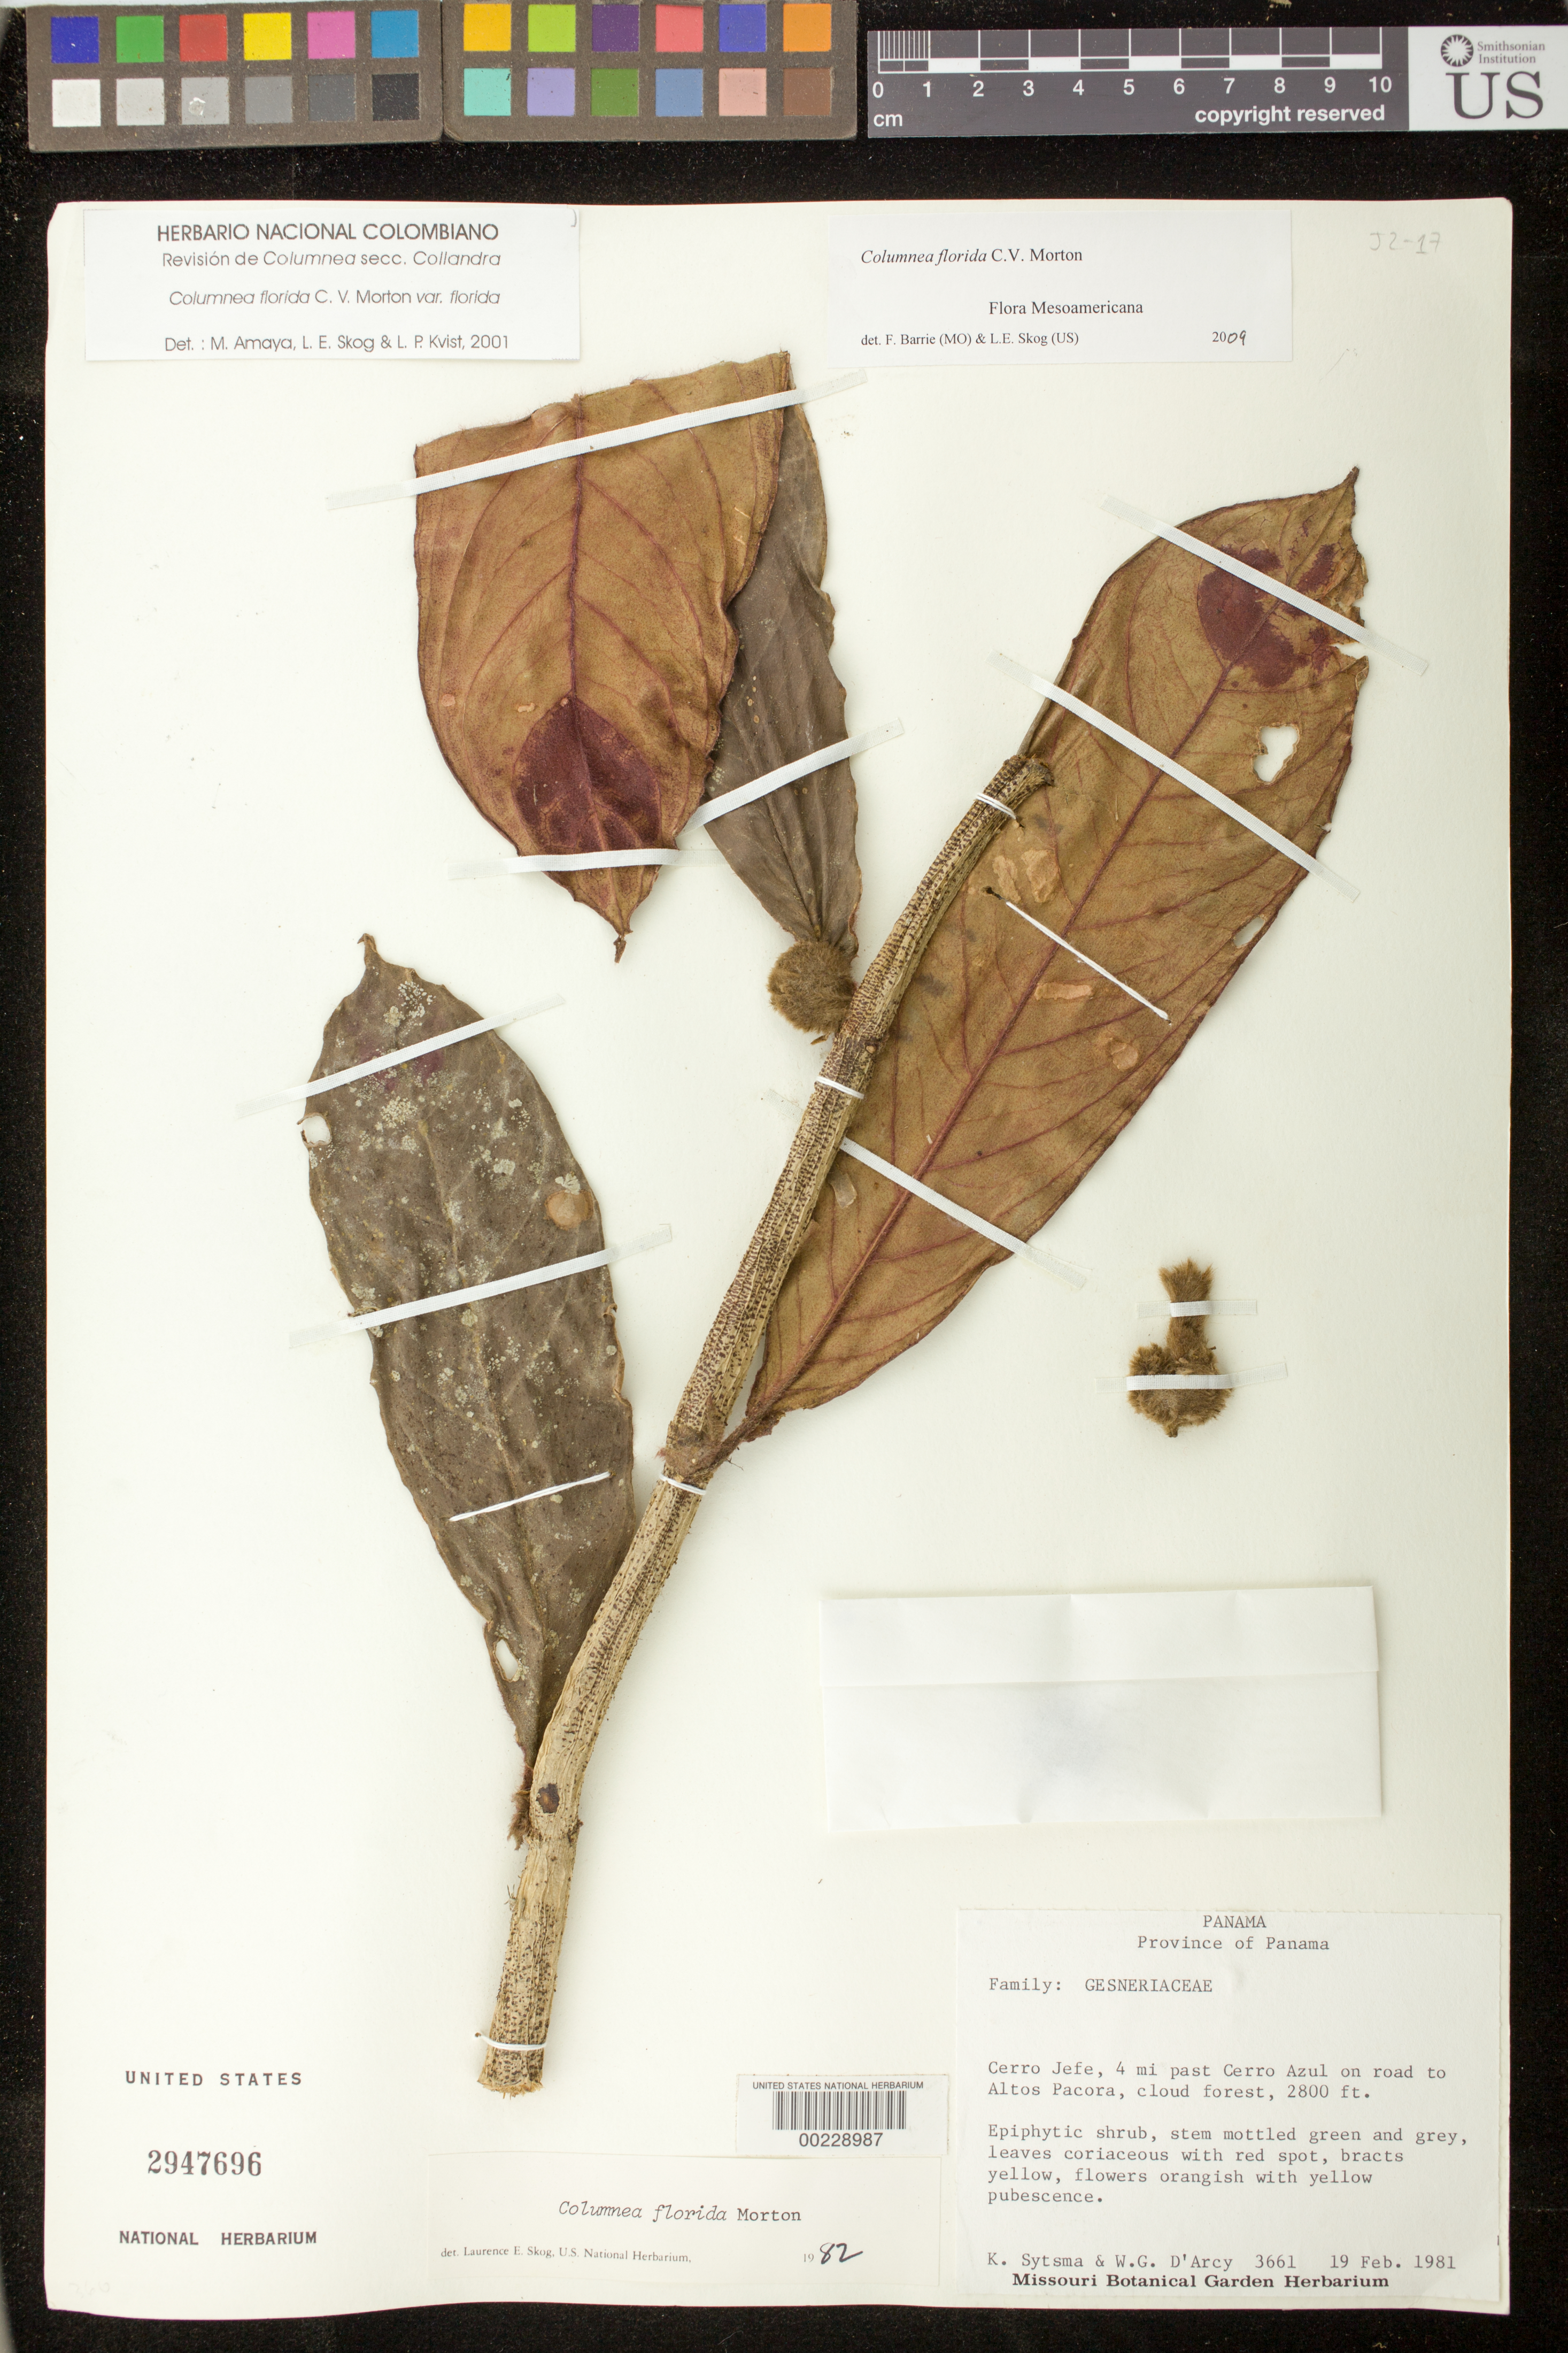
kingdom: Plantae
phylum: Tracheophyta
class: Magnoliopsida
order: Lamiales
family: Gesneriaceae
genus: Columnea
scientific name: Columnea florida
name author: C.V. Morton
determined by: Amaya-Márquez, M.; et al.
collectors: K. J. Sytsma & W. G. D'Arcy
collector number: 3661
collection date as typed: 19 Feb 1981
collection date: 1981-02-19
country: Panama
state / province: Panamá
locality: Cerro Jefe, 4 mi past Cerro Azul on road to Altos Pacora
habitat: Cloud forest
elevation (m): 853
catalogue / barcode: US 2947696